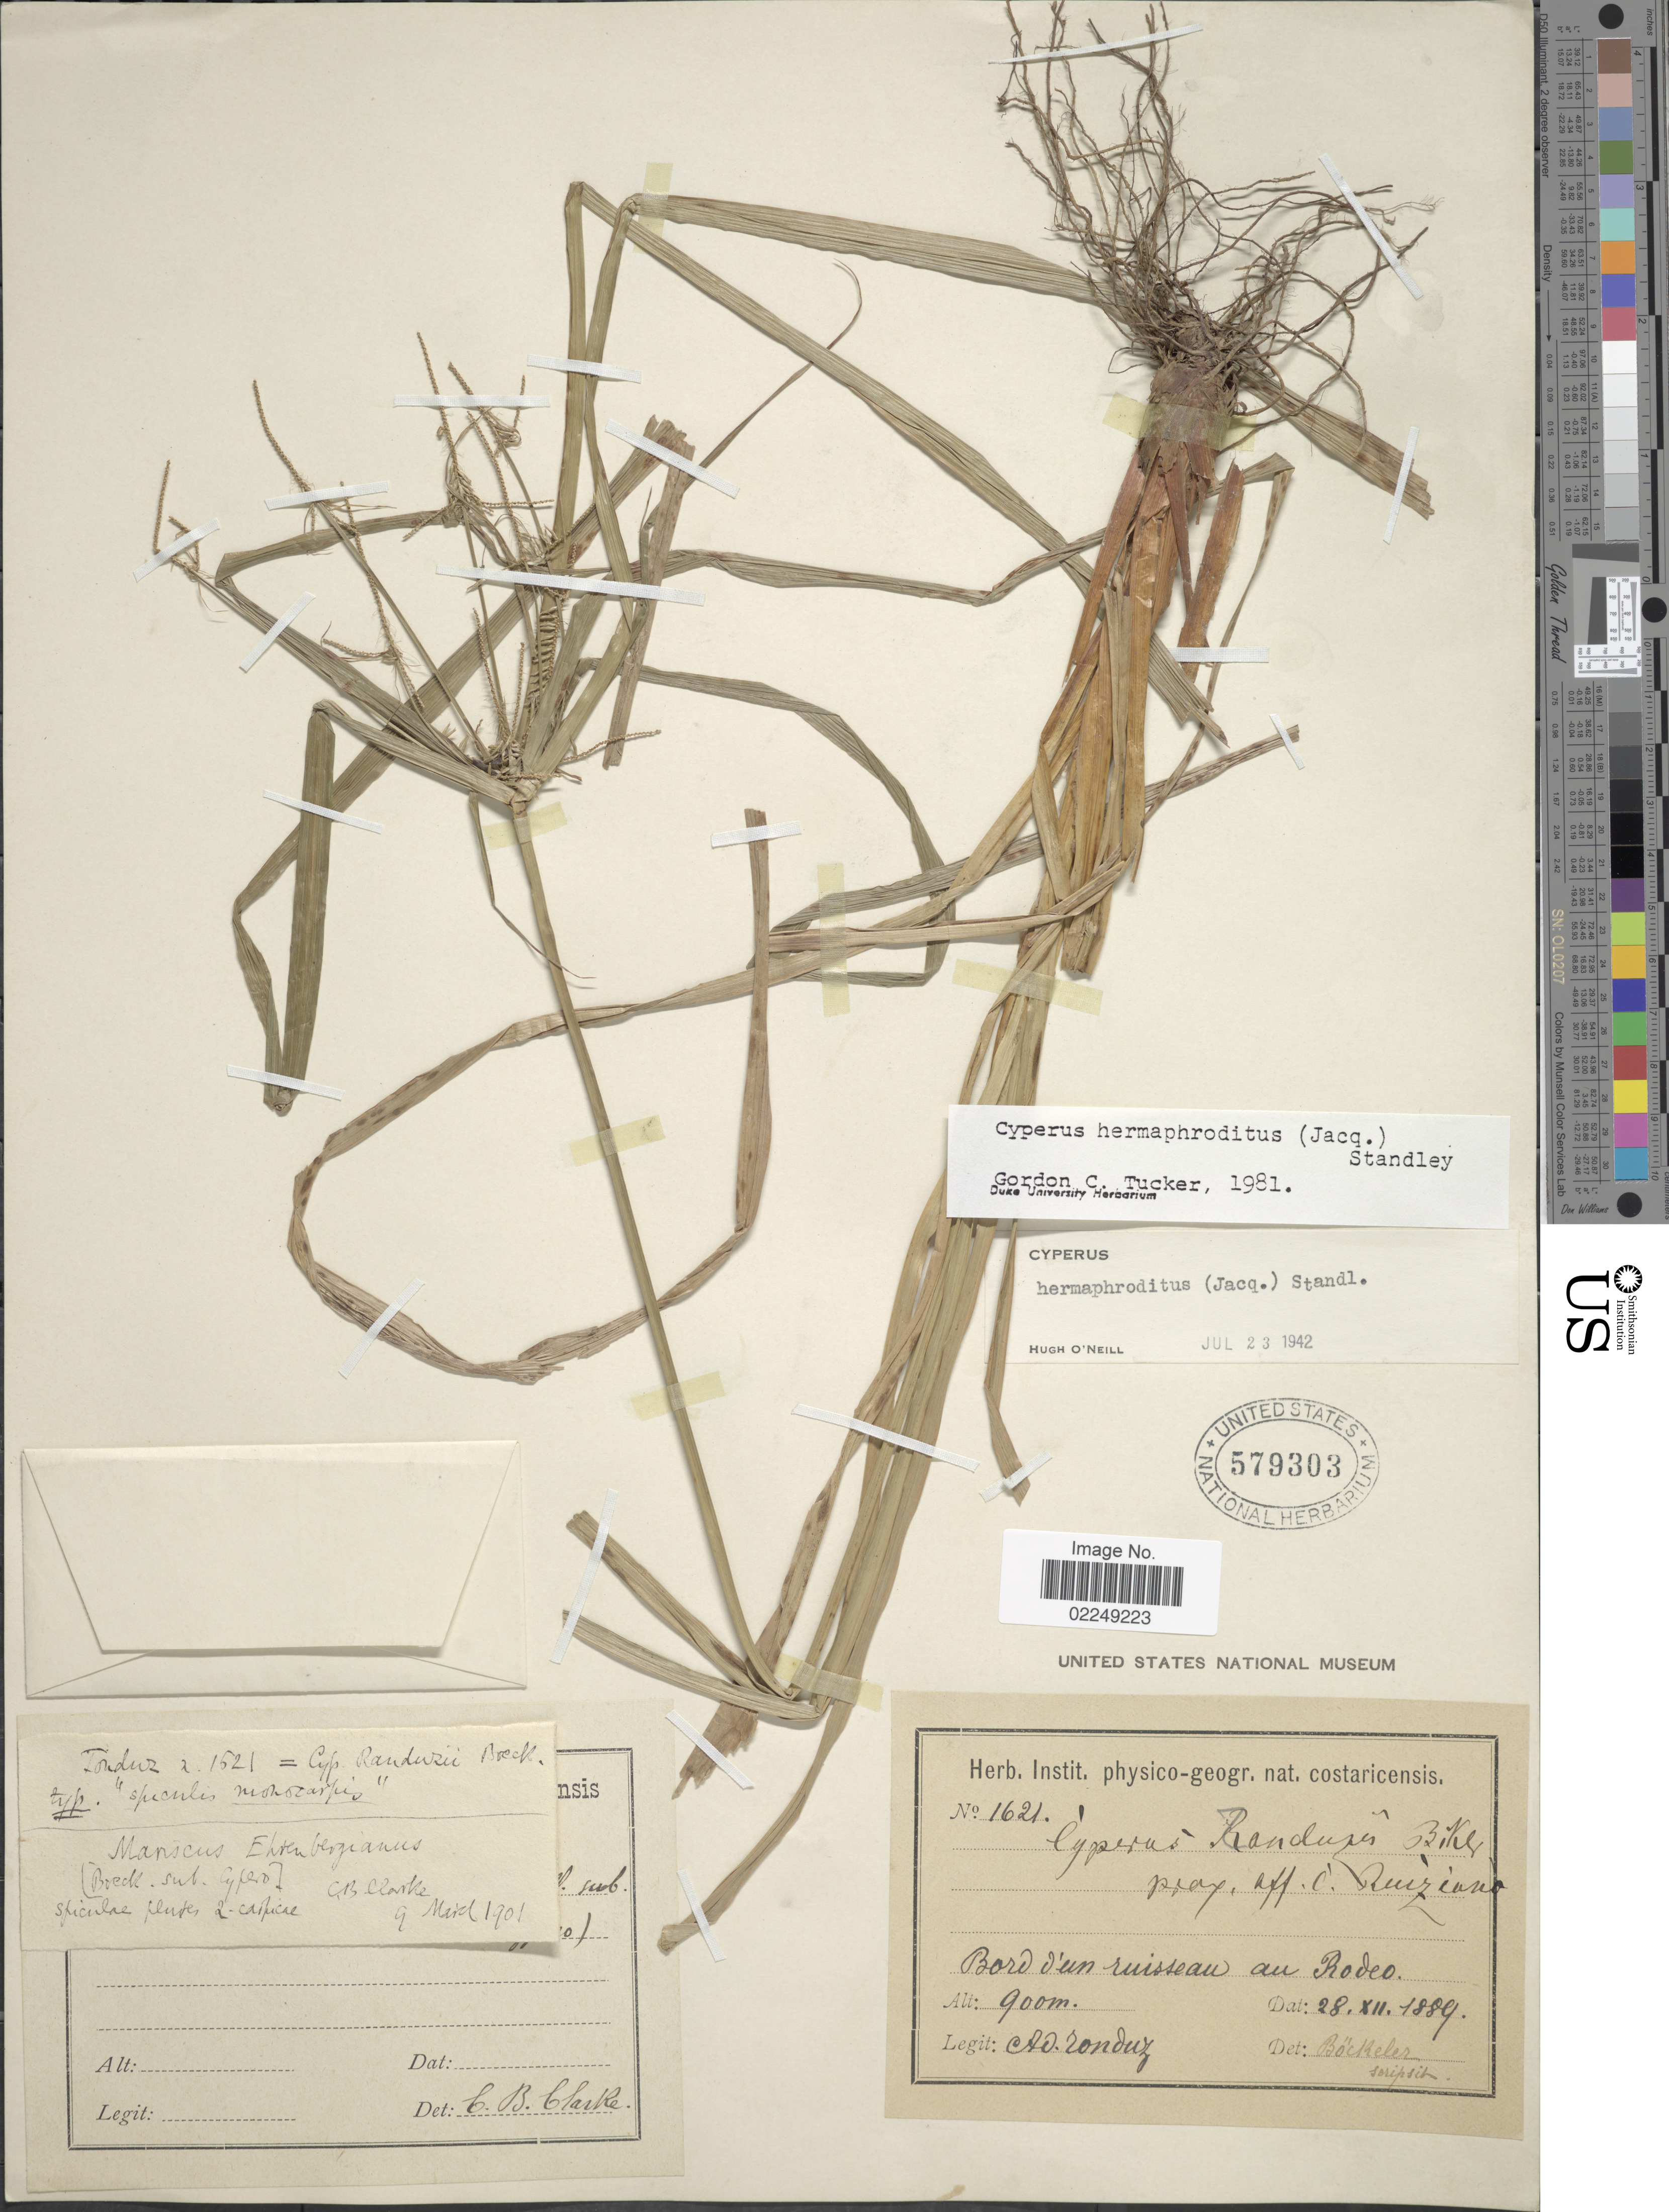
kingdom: Plantae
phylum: Tracheophyta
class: Liliopsida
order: Poales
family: Cyperaceae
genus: Cyperus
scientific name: Cyperus hermaphroditus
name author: (Jacq.) Standl.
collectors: A. Tonduz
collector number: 1621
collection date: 1889-12-28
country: Costa Rica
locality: Bord d'un ruisseau au Rodeo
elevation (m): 900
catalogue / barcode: US 579303